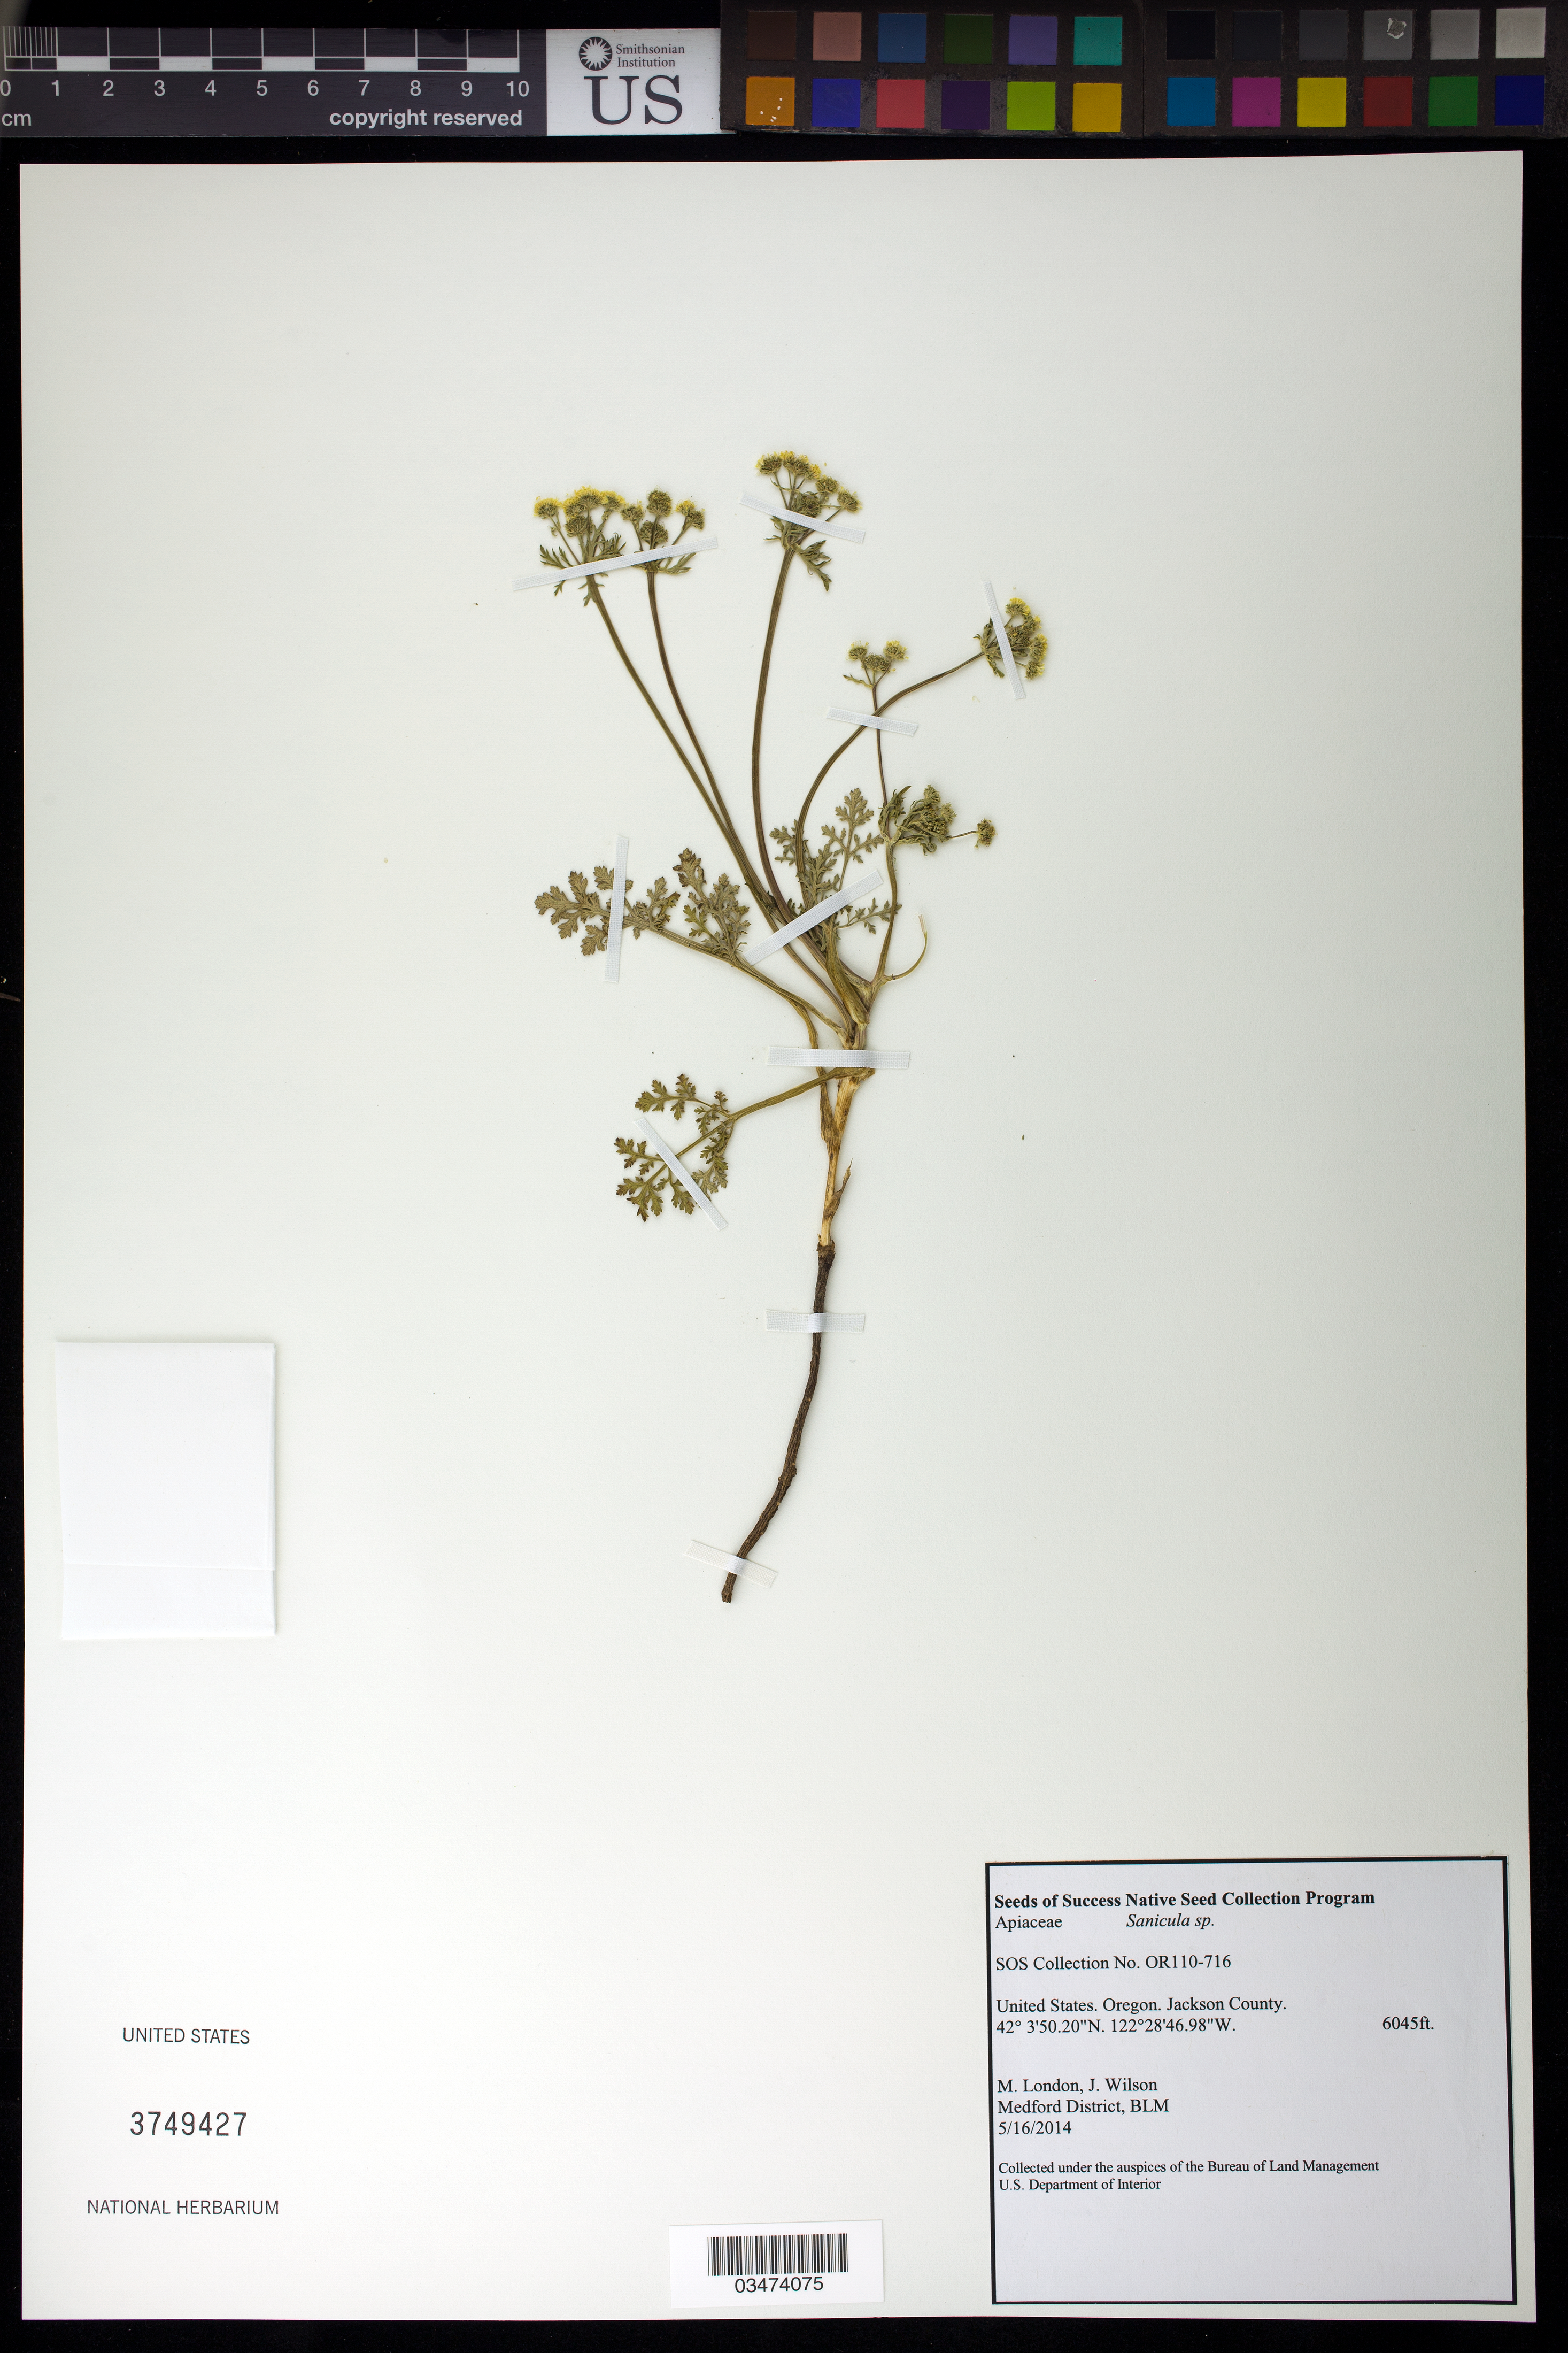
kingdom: Plantae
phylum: Tracheophyta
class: Magnoliopsida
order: Apiales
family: Apiaceae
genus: Sanicula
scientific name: Sanicula sp.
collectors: M. London & J. Wilson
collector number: OR110-716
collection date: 2014-05-16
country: United States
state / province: Oregon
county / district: Jackson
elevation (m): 1843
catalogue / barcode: US 3749427